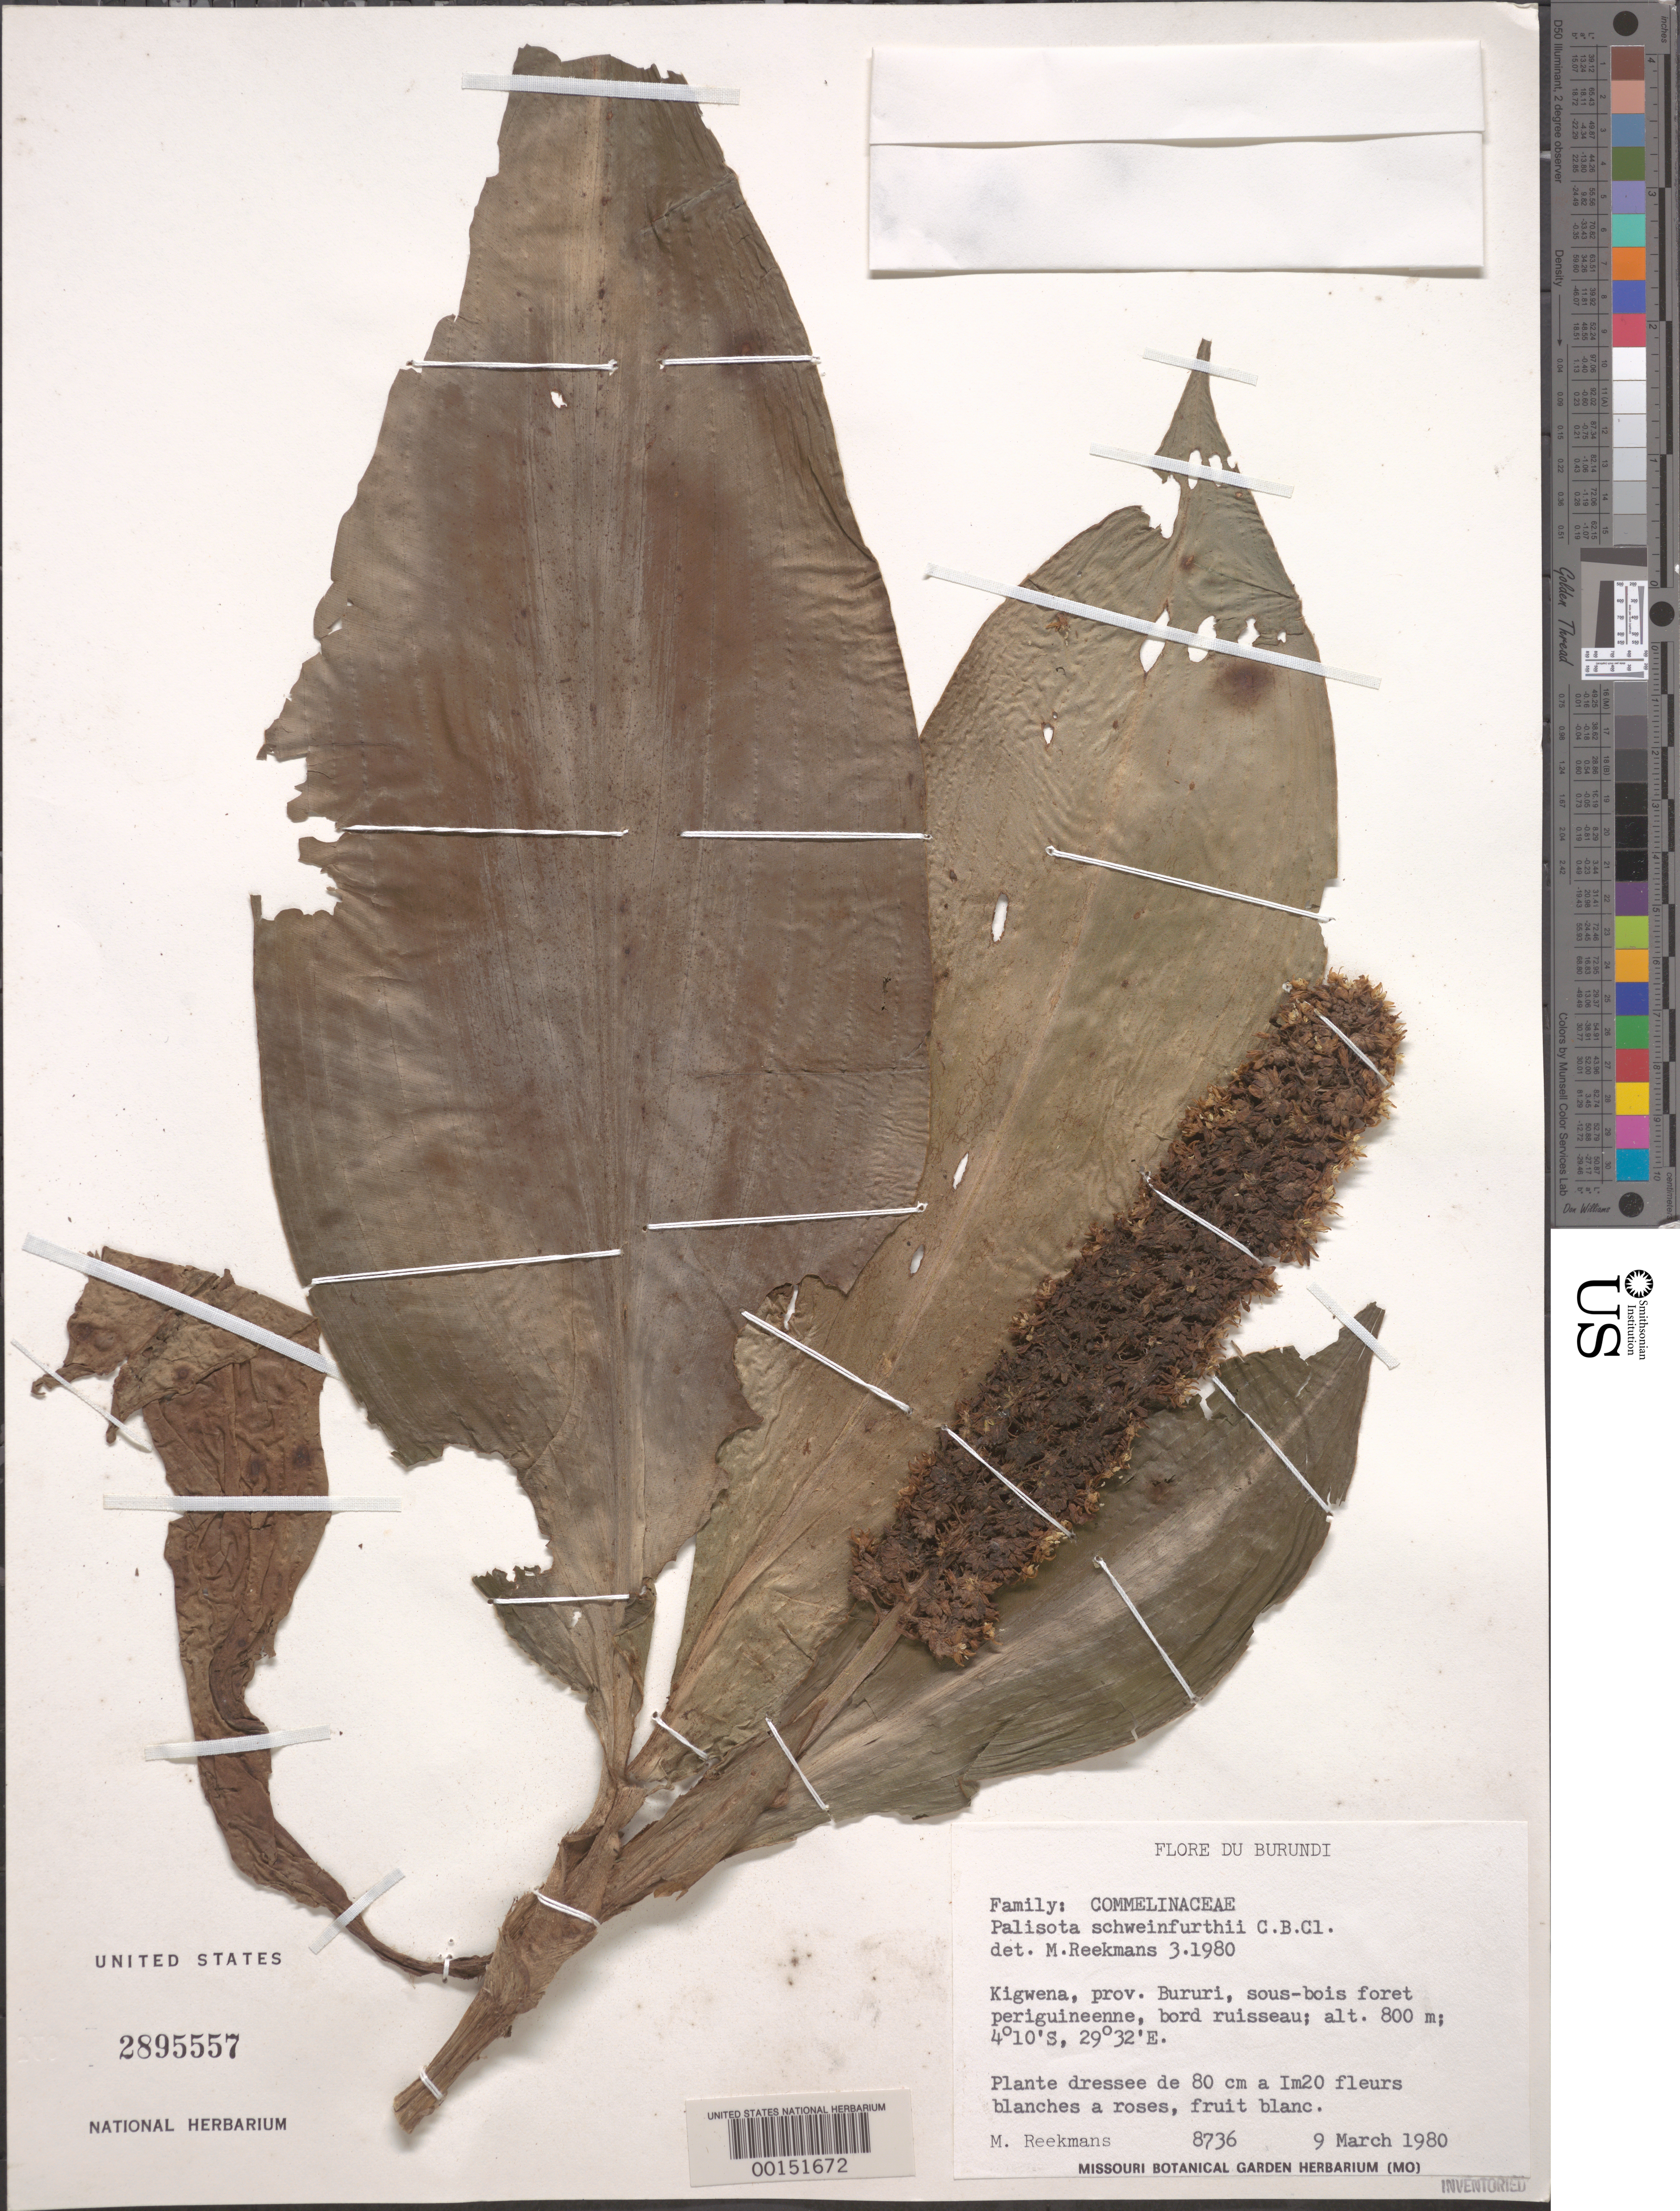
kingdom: Plantae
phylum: Tracheophyta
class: Liliopsida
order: Commelinales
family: Commelinaceae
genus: Palisota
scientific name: Palisota schweinfurthii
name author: C.B. Clarke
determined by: Reekmans, M.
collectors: M. Reekmans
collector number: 8736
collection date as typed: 09 Mar 1980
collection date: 1980-03-09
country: Burundi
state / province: Bururi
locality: Kigwena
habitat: Forest under story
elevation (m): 800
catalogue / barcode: US 2895557